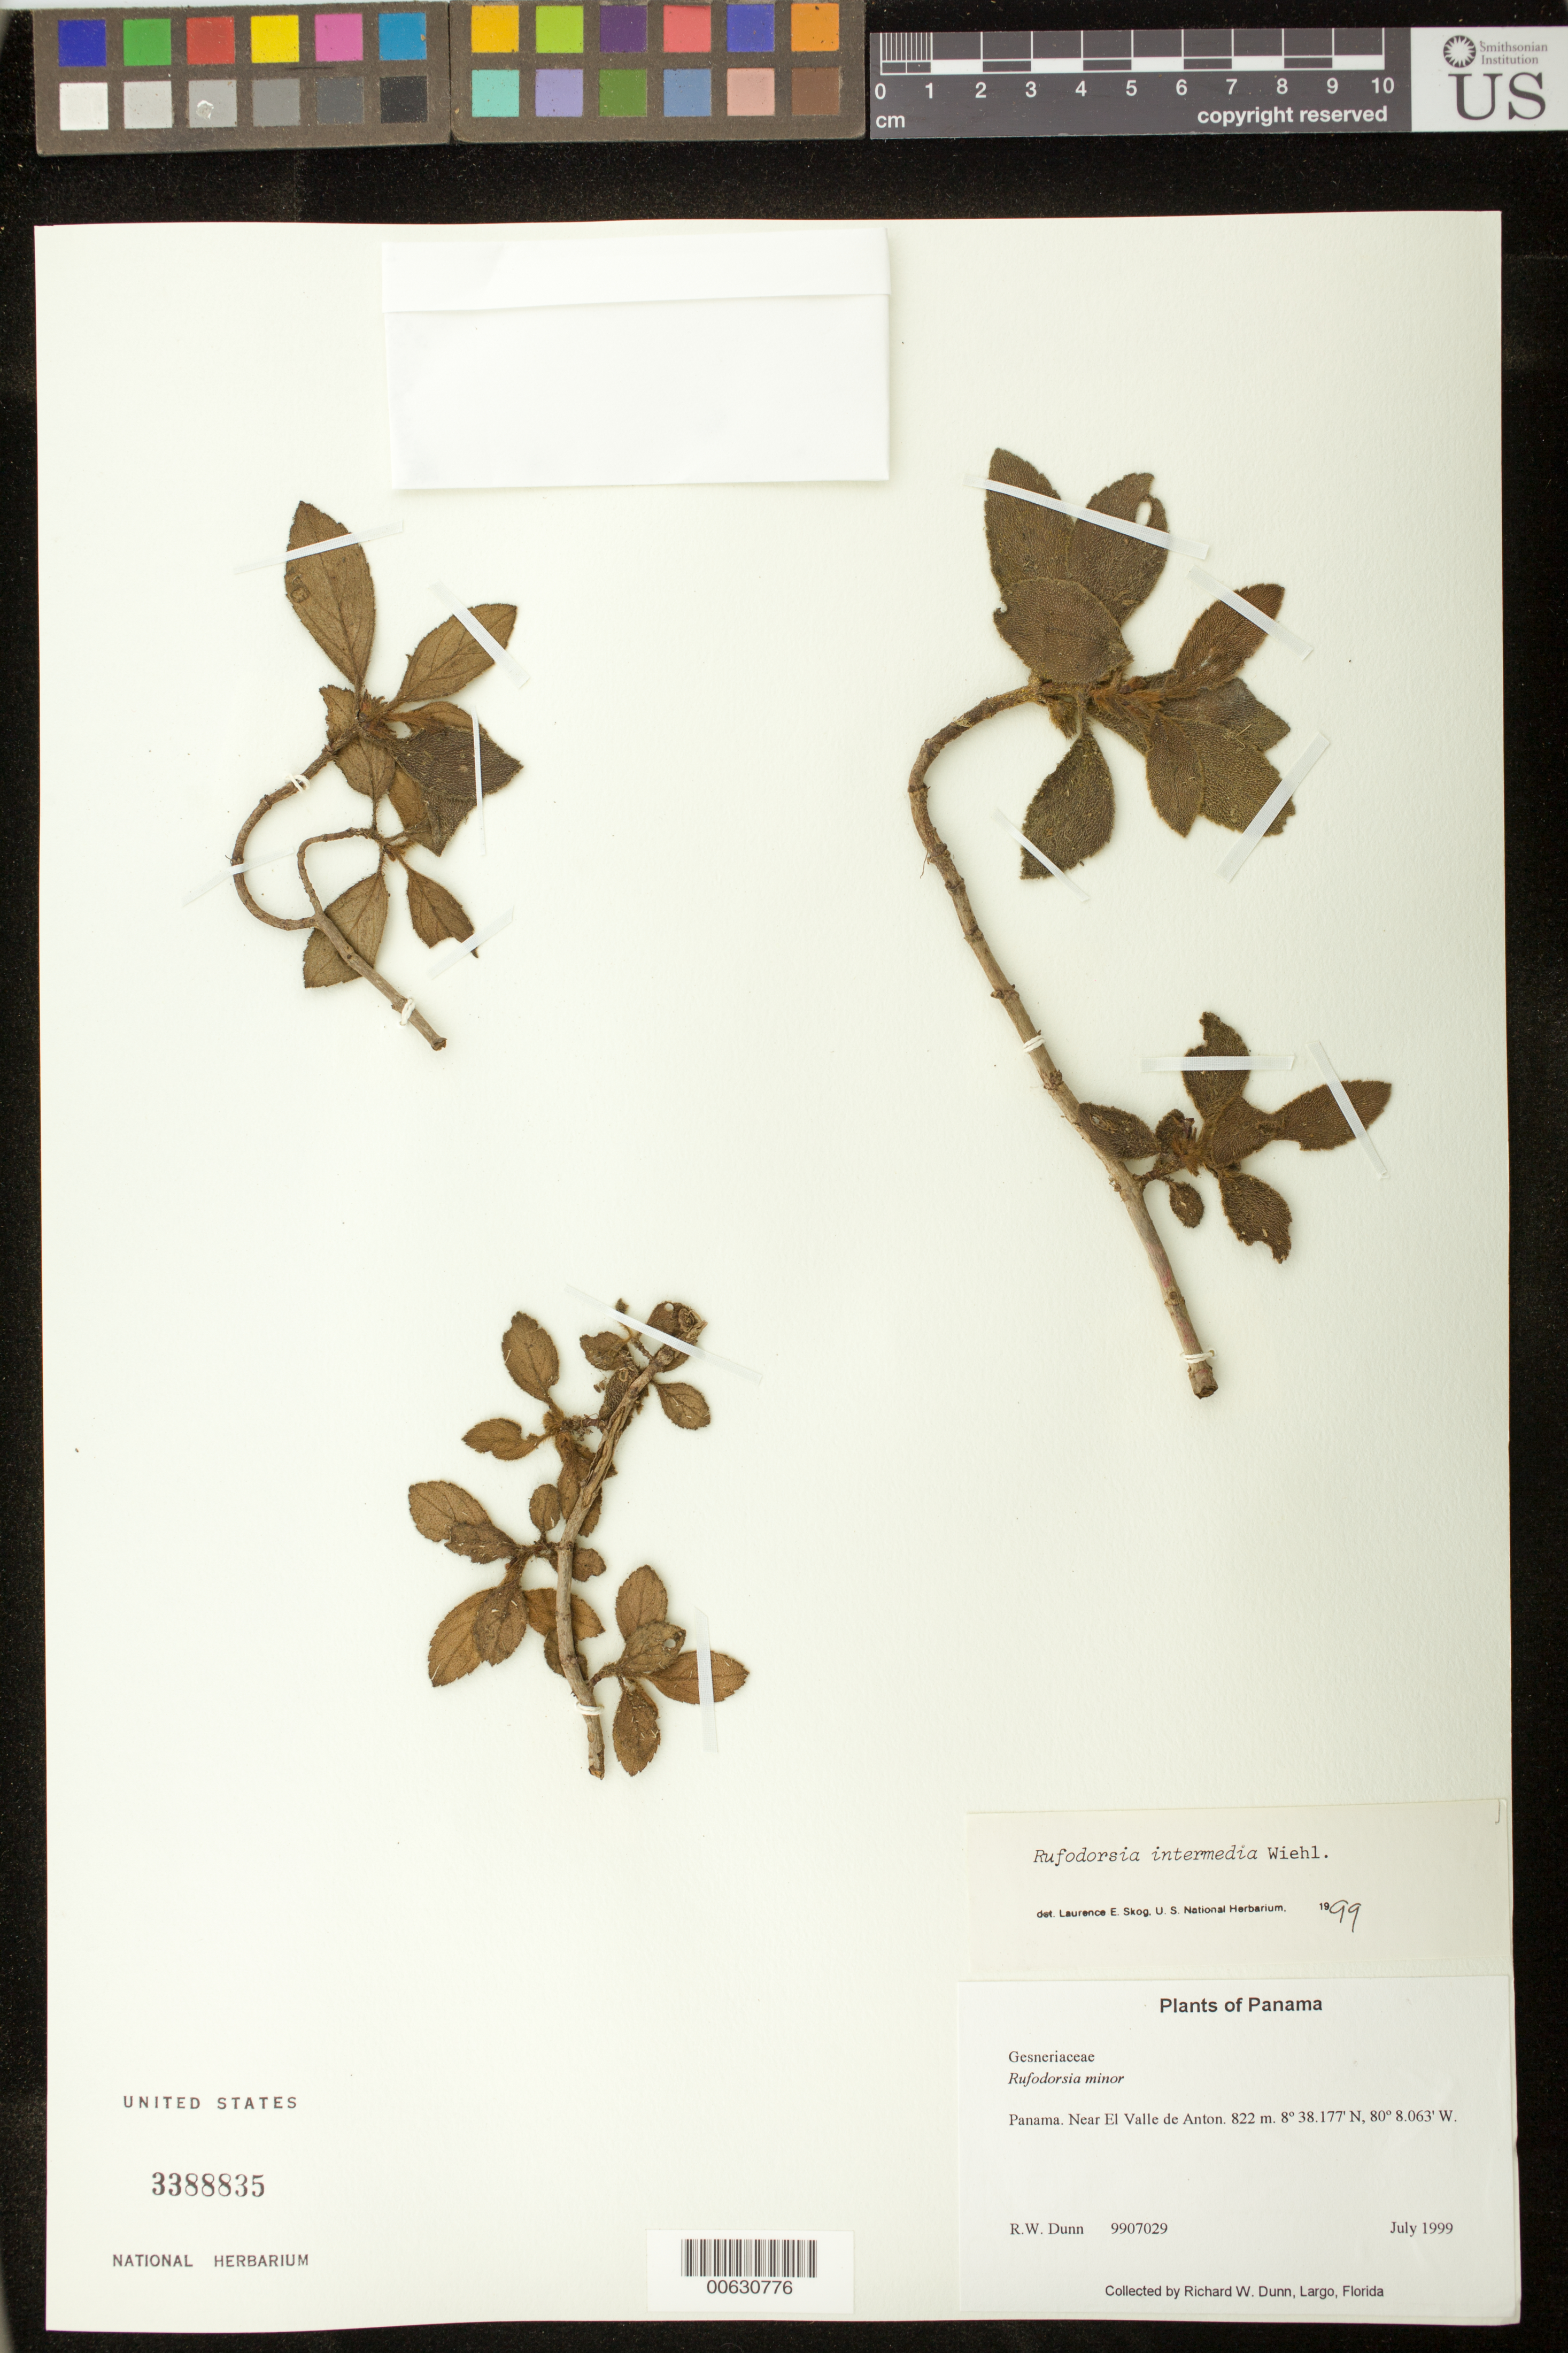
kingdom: Plantae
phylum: Tracheophyta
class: Magnoliopsida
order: Lamiales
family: Gesneriaceae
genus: Rufodorsia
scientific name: Rufodorsia intermedia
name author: Wiehler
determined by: Skog, Laurence E.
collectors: R. Dunn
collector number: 9907029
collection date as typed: Jul 1999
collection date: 1999-07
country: Panama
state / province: Coclé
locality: Near El Valle de Anton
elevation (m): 822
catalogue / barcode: US 3388835